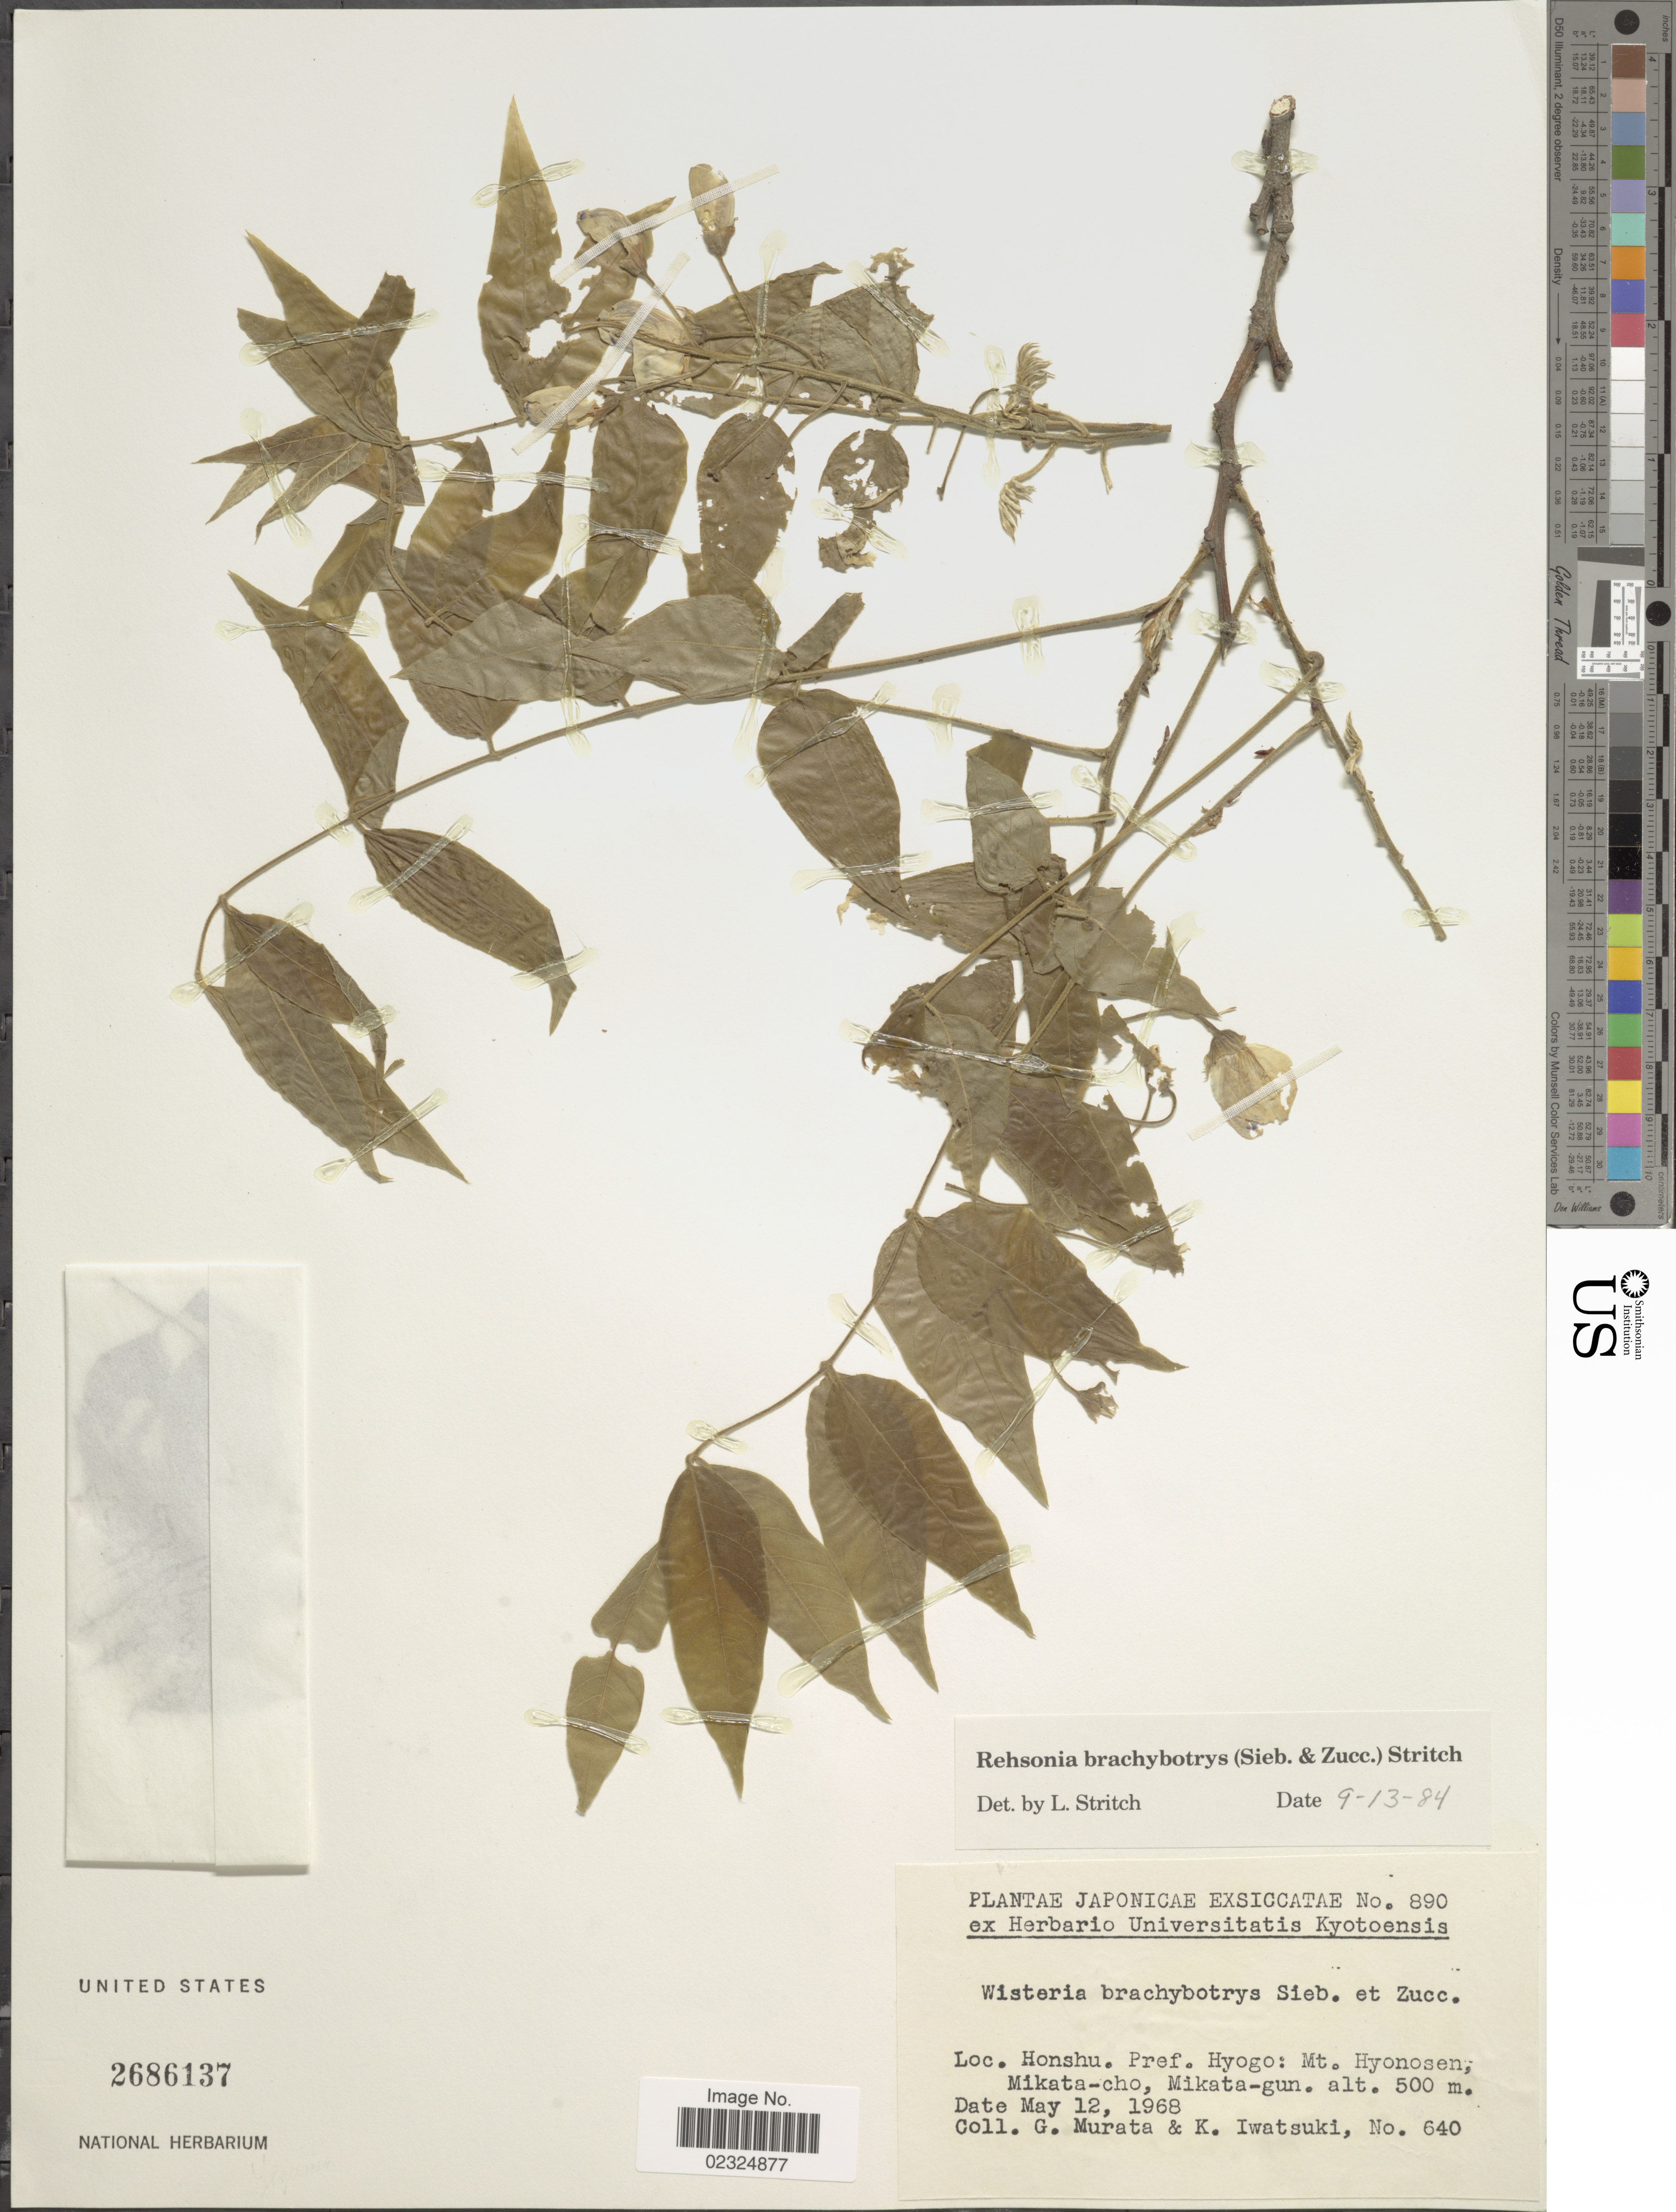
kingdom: Plantae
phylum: Tracheophyta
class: Magnoliopsida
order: Fabales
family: Fabaceae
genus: Wisteria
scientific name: Wisteria brachybotrys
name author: Siebold & Zucc.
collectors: G. Murata & K. Iwatsuki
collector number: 640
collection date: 1968-05-12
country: Japan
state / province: Hyogo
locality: Honshu, Mt. Hyonosen; Mikata-cho, Mikata-gun.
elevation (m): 500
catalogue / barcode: US 2686137